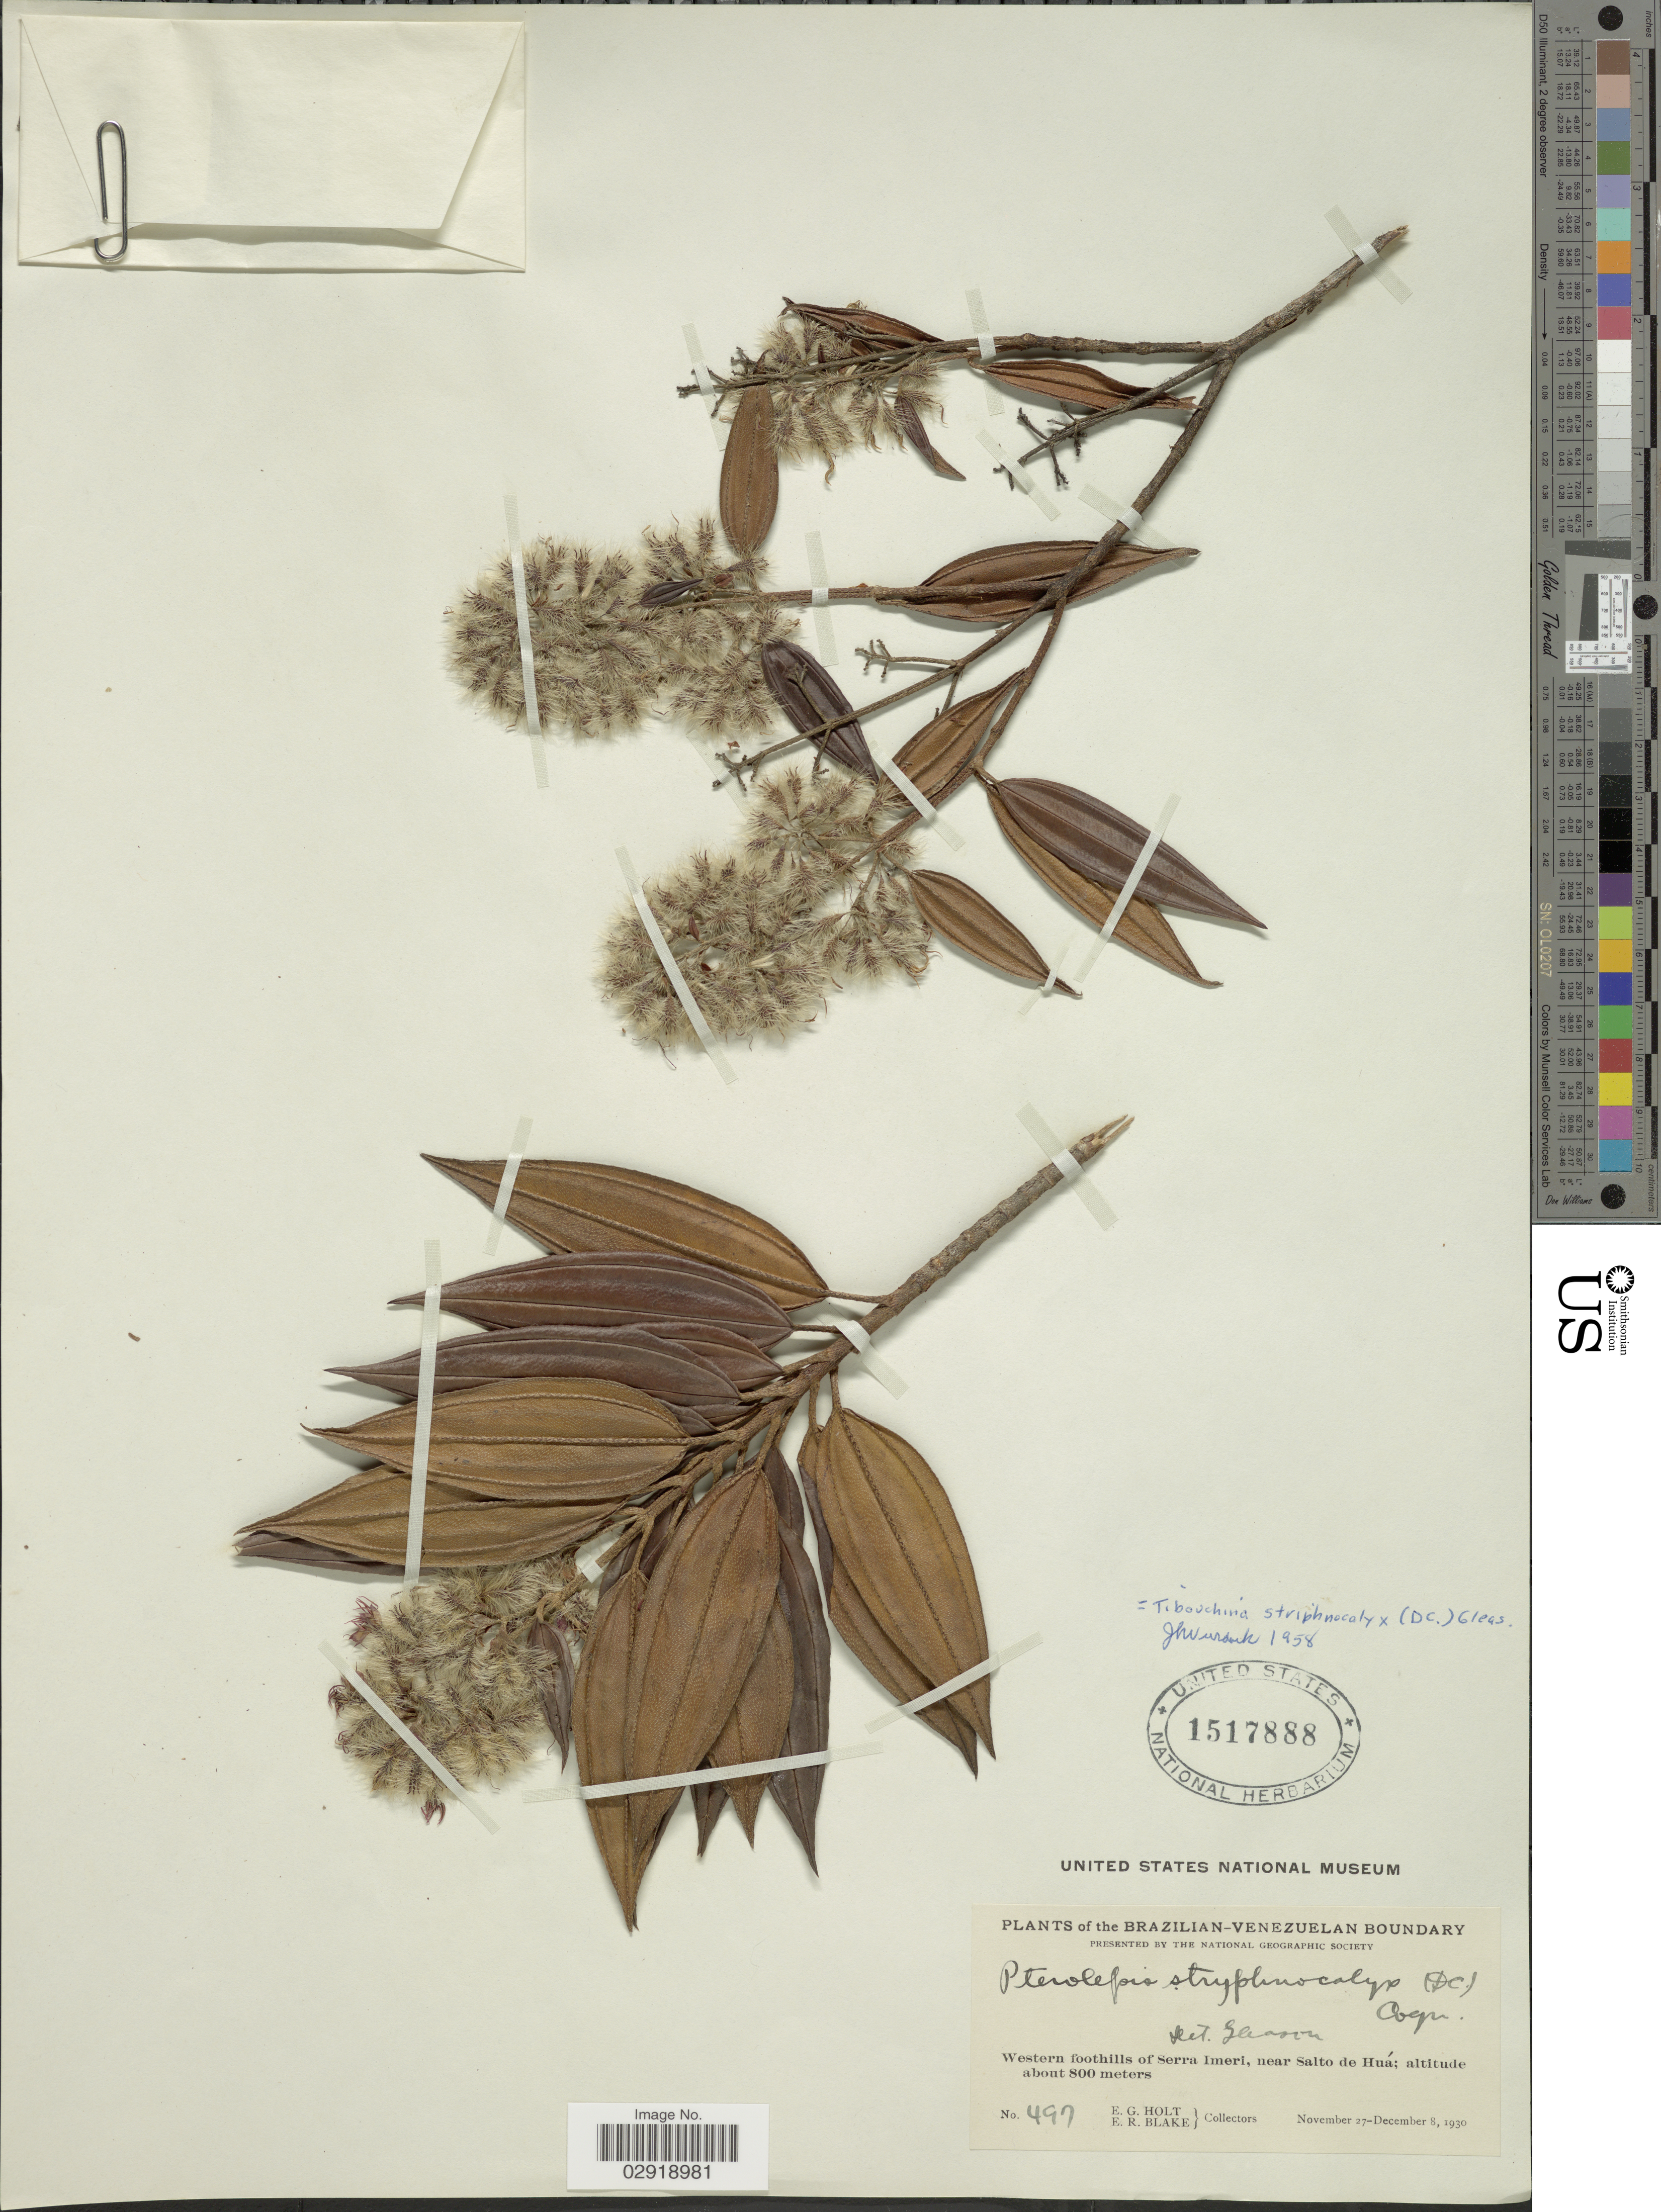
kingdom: Plantae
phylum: Tracheophyta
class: Magnoliopsida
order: Myrtales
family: Melastomataceae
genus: Tibouchina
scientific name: Tibouchina striphnocalyx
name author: (DC.) Gleason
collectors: E. G. Holt & E. R. Blake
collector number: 497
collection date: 1930-11-27/1930-12-08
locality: The Brazilian-Venezuelan. Western foothills of Serra Imeri, near Salto de Huá.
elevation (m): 800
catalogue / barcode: US 1517888